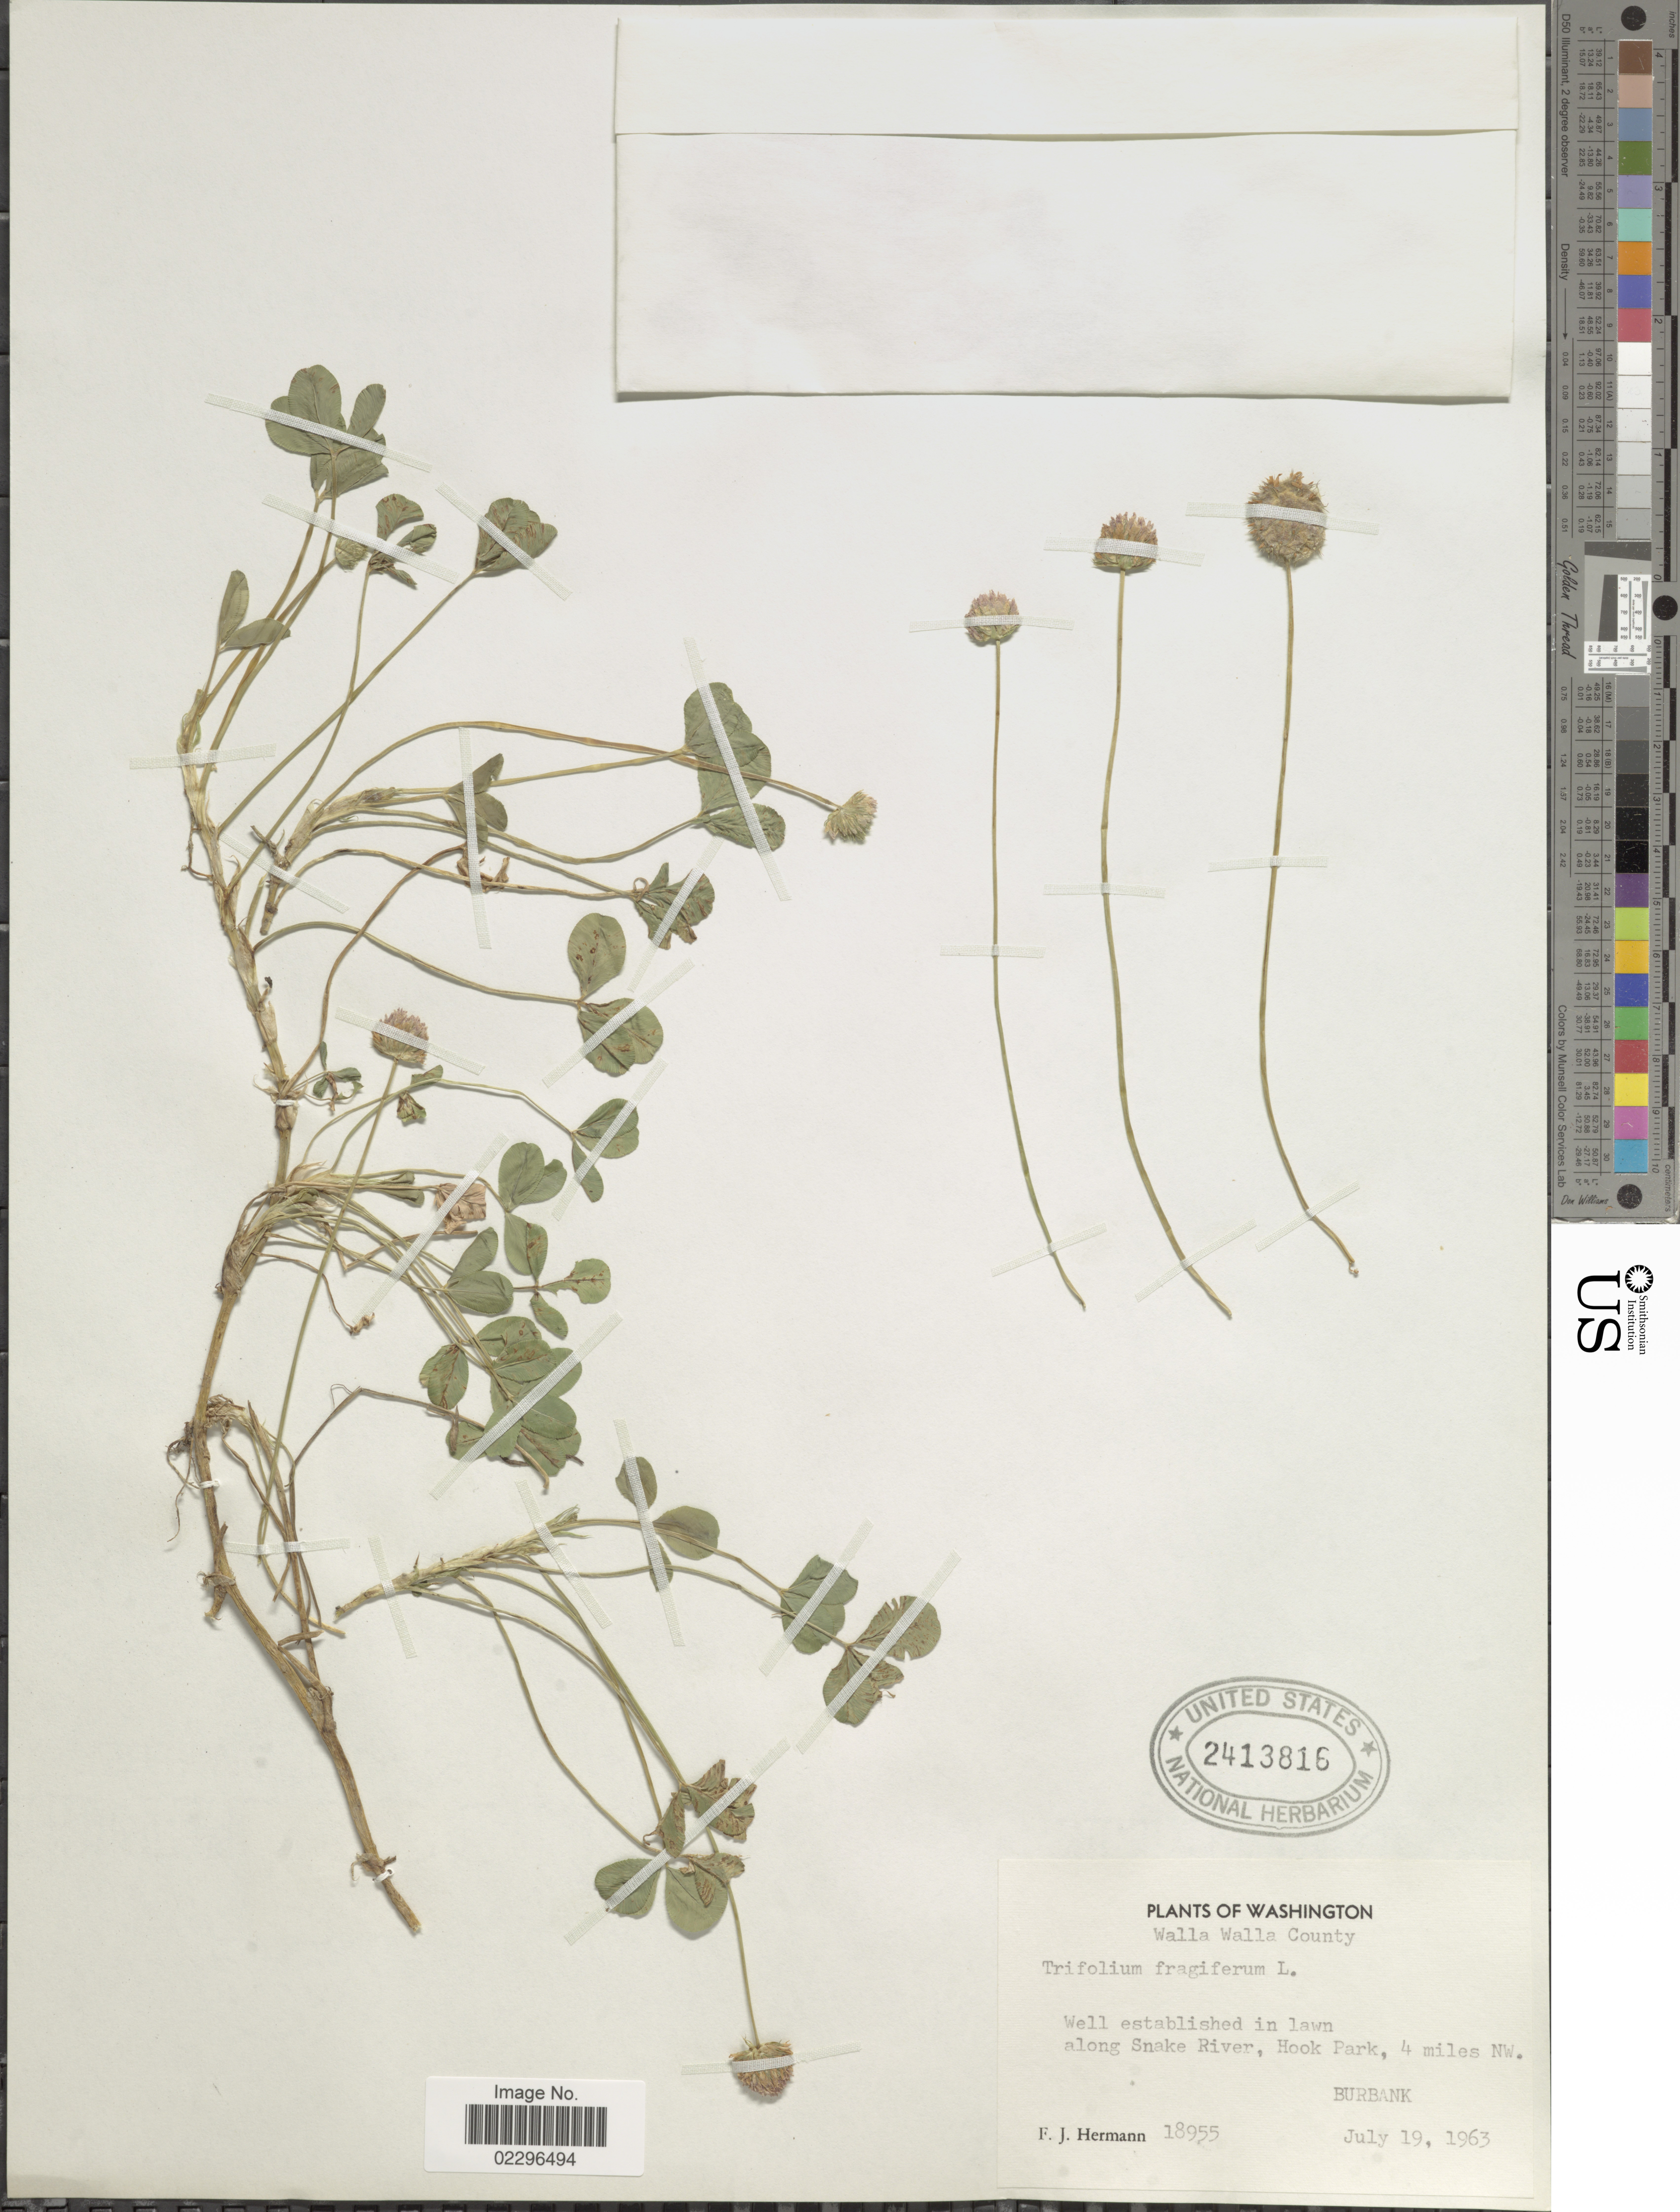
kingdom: Plantae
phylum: Tracheophyta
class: Magnoliopsida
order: Fabales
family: Fabaceae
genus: Trifolium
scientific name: Trifolium fragiferum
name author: L.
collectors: F. J. Hermann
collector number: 18955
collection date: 1963-07-19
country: United States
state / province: Washington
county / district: Walla Walla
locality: Walla Walla County, along Snake River, Hook Park, 4 miles NW. Burbank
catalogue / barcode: US 2413816